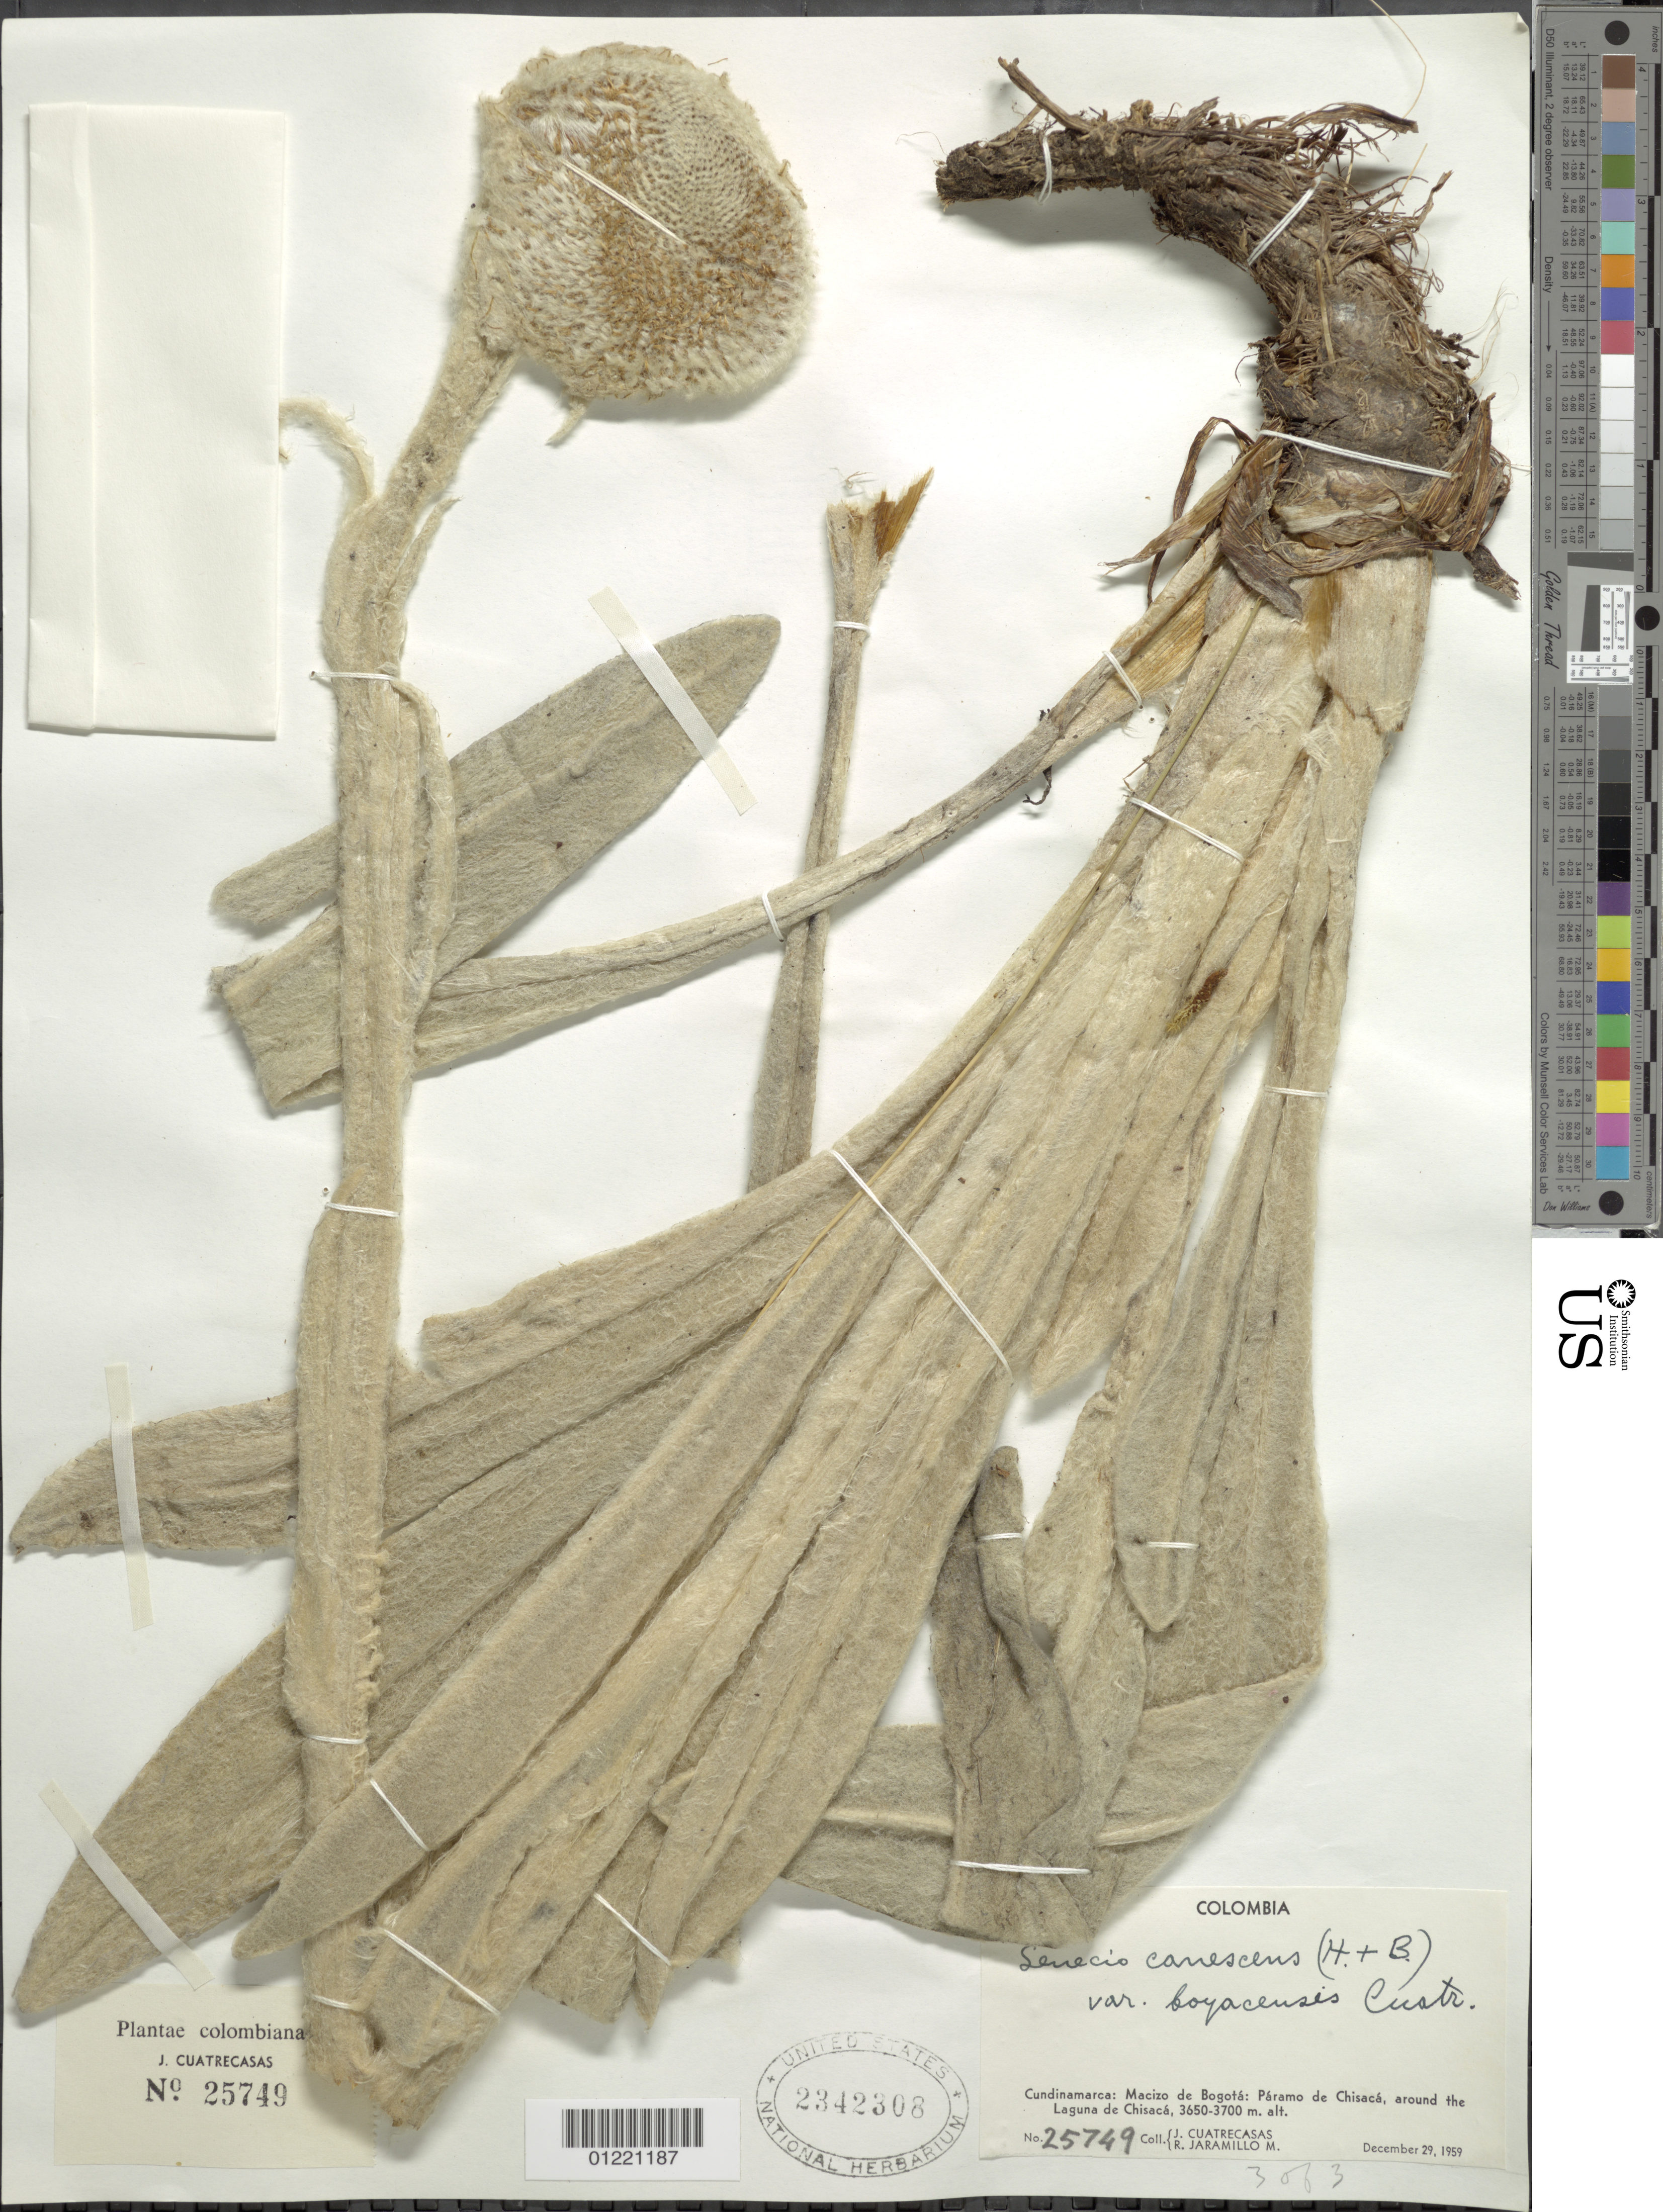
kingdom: Plantae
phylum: Tracheophyta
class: Magnoliopsida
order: Asterales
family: Asteraceae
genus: Senecio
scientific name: Senecio canescens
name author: (Bonpl.) Cuatrec.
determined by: Salomon, Luciana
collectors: J. Cuatrecasas & R. Jaramillo M.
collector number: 25749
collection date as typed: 29 Dec 1959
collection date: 1959-12-29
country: Colombia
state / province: Cundinamarca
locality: Macizo de Bogotá, Páramo de Chisacá, around Laguna de Chisacá.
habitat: paramo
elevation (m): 3650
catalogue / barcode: US 2342308